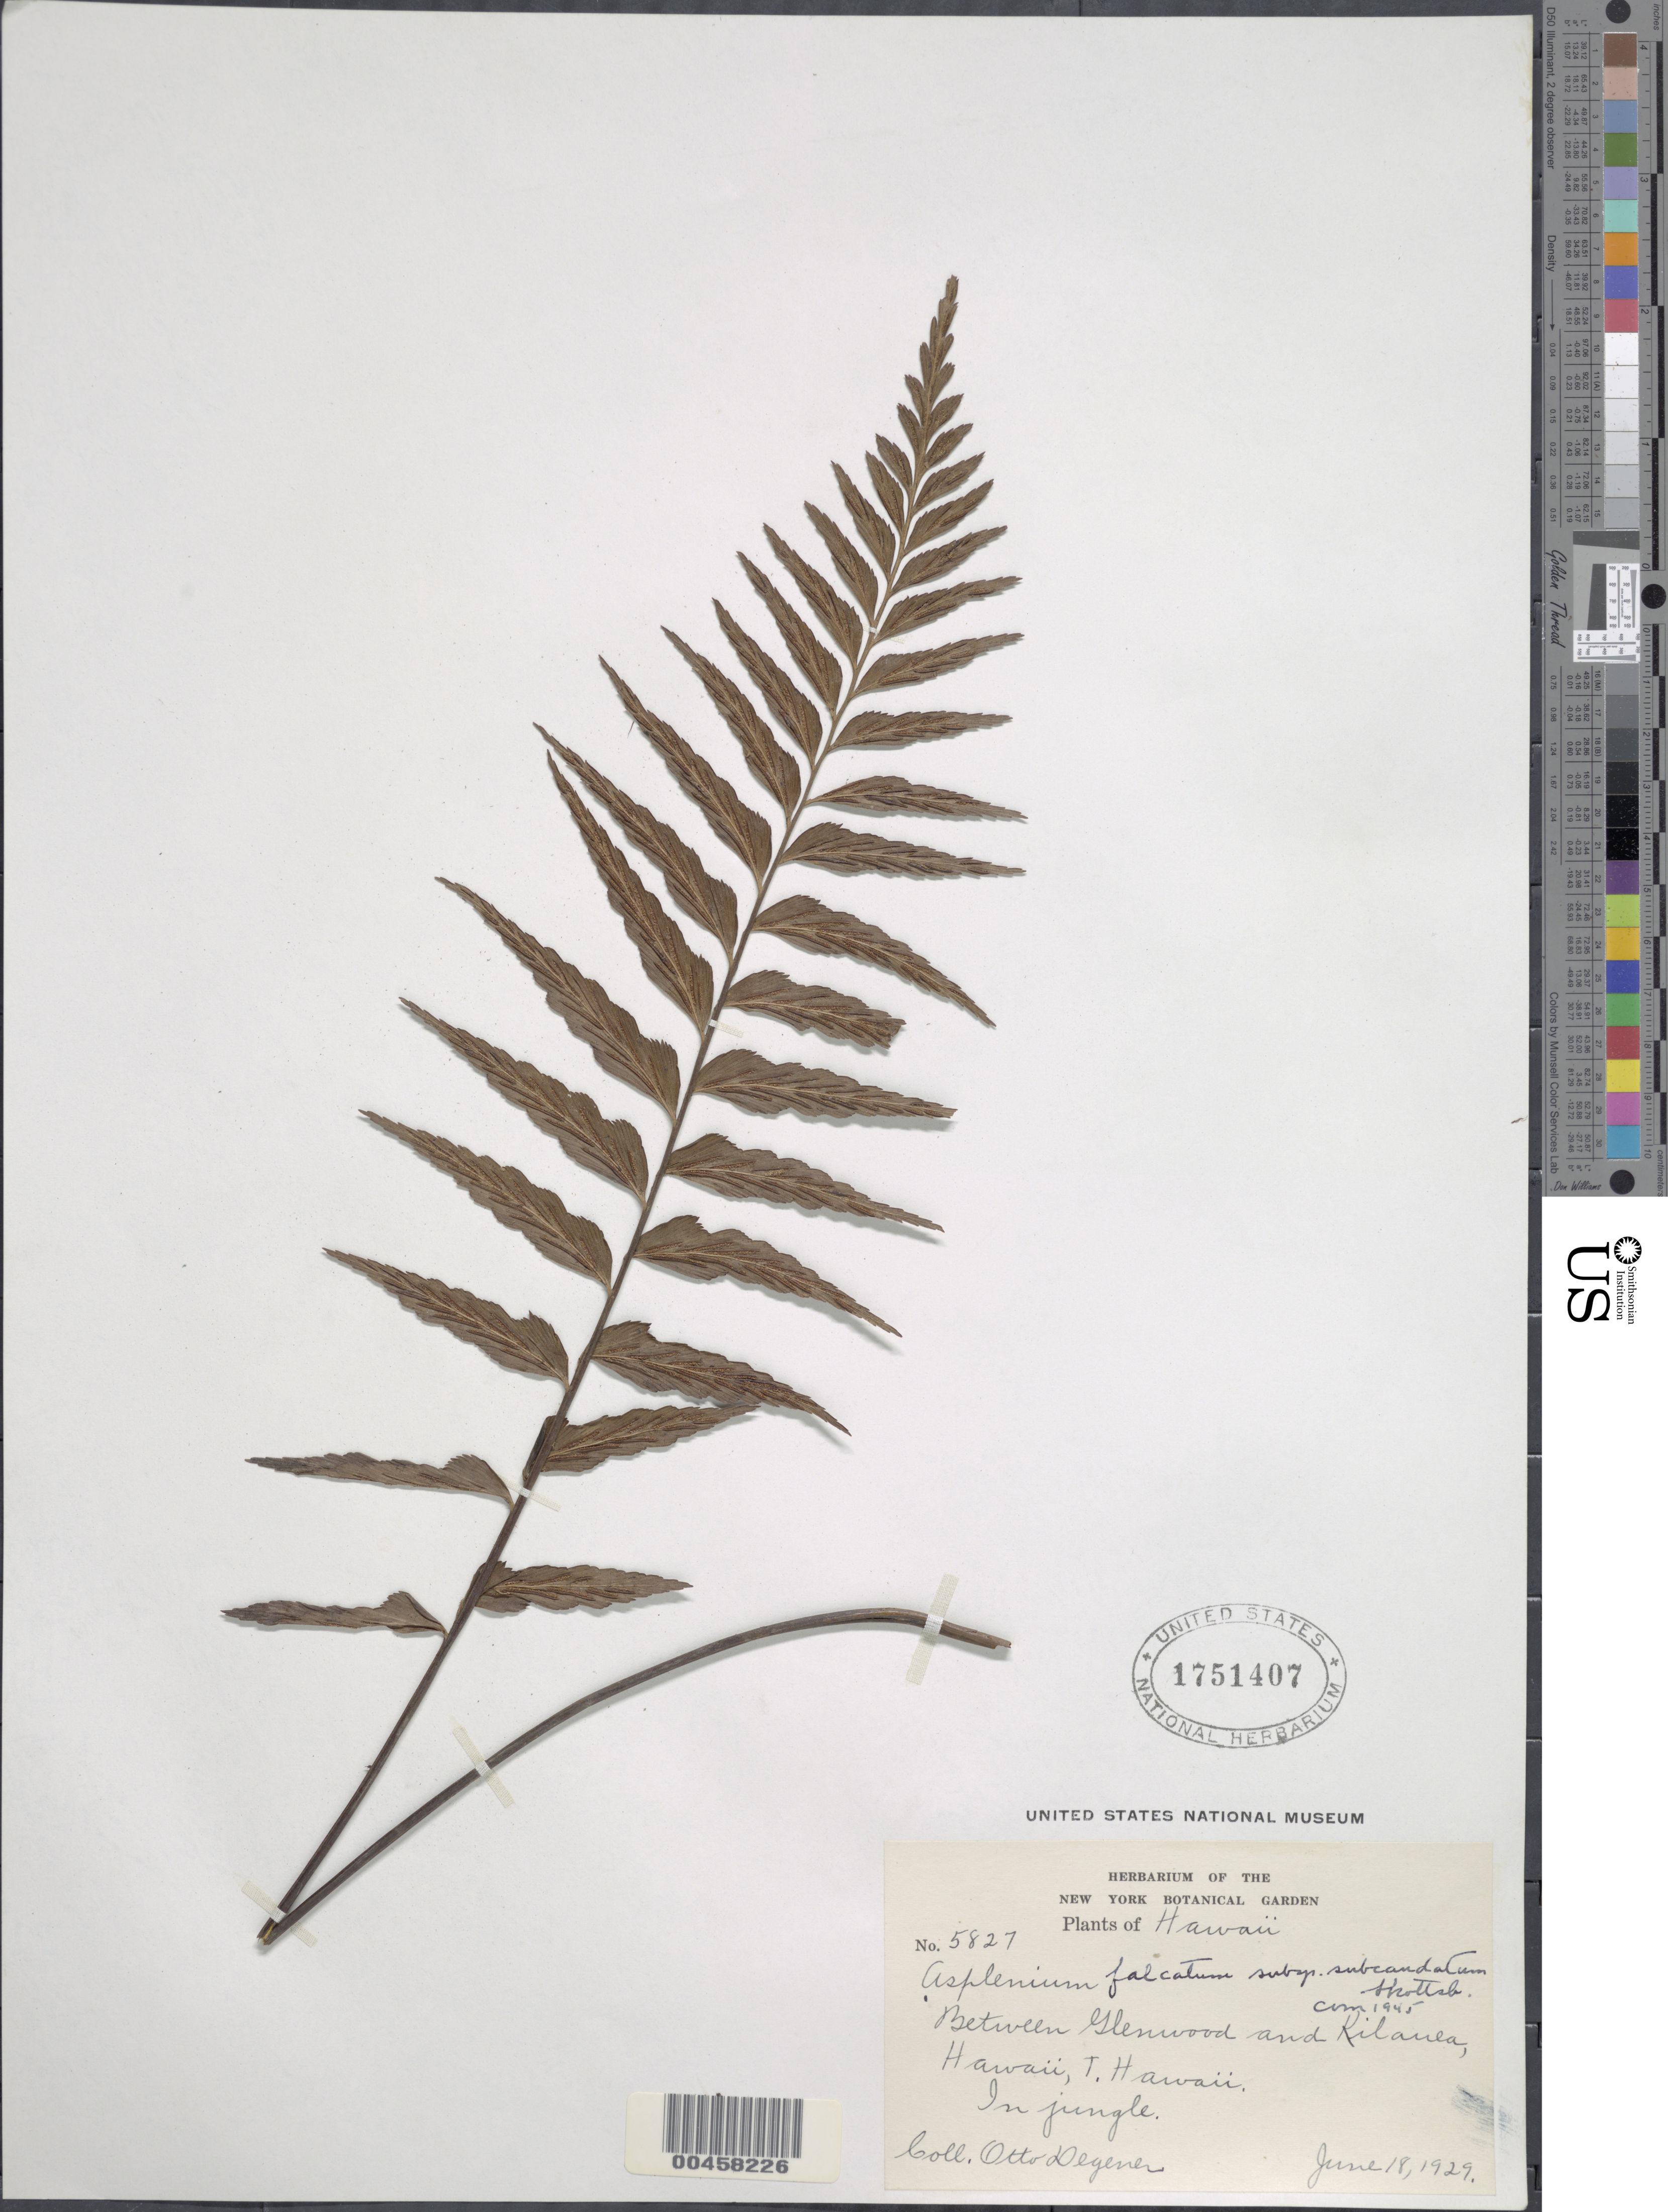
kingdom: Plantae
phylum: Tracheophyta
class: Polypodiopsida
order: Polypodiales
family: Aspleniaceae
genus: Asplenium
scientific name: Asplenium polyodon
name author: G. Forst.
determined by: Wagner, W. L., (BOT), Smithsonian Institution - National Museum of Natural History (UNITED STATES)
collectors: O. Degener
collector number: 5827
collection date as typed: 18 Jun 1929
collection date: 1929-06-18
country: United States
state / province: Hawaii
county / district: Hawaii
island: Hawaii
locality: Between Glenwood and Kilauea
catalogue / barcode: US 1751407